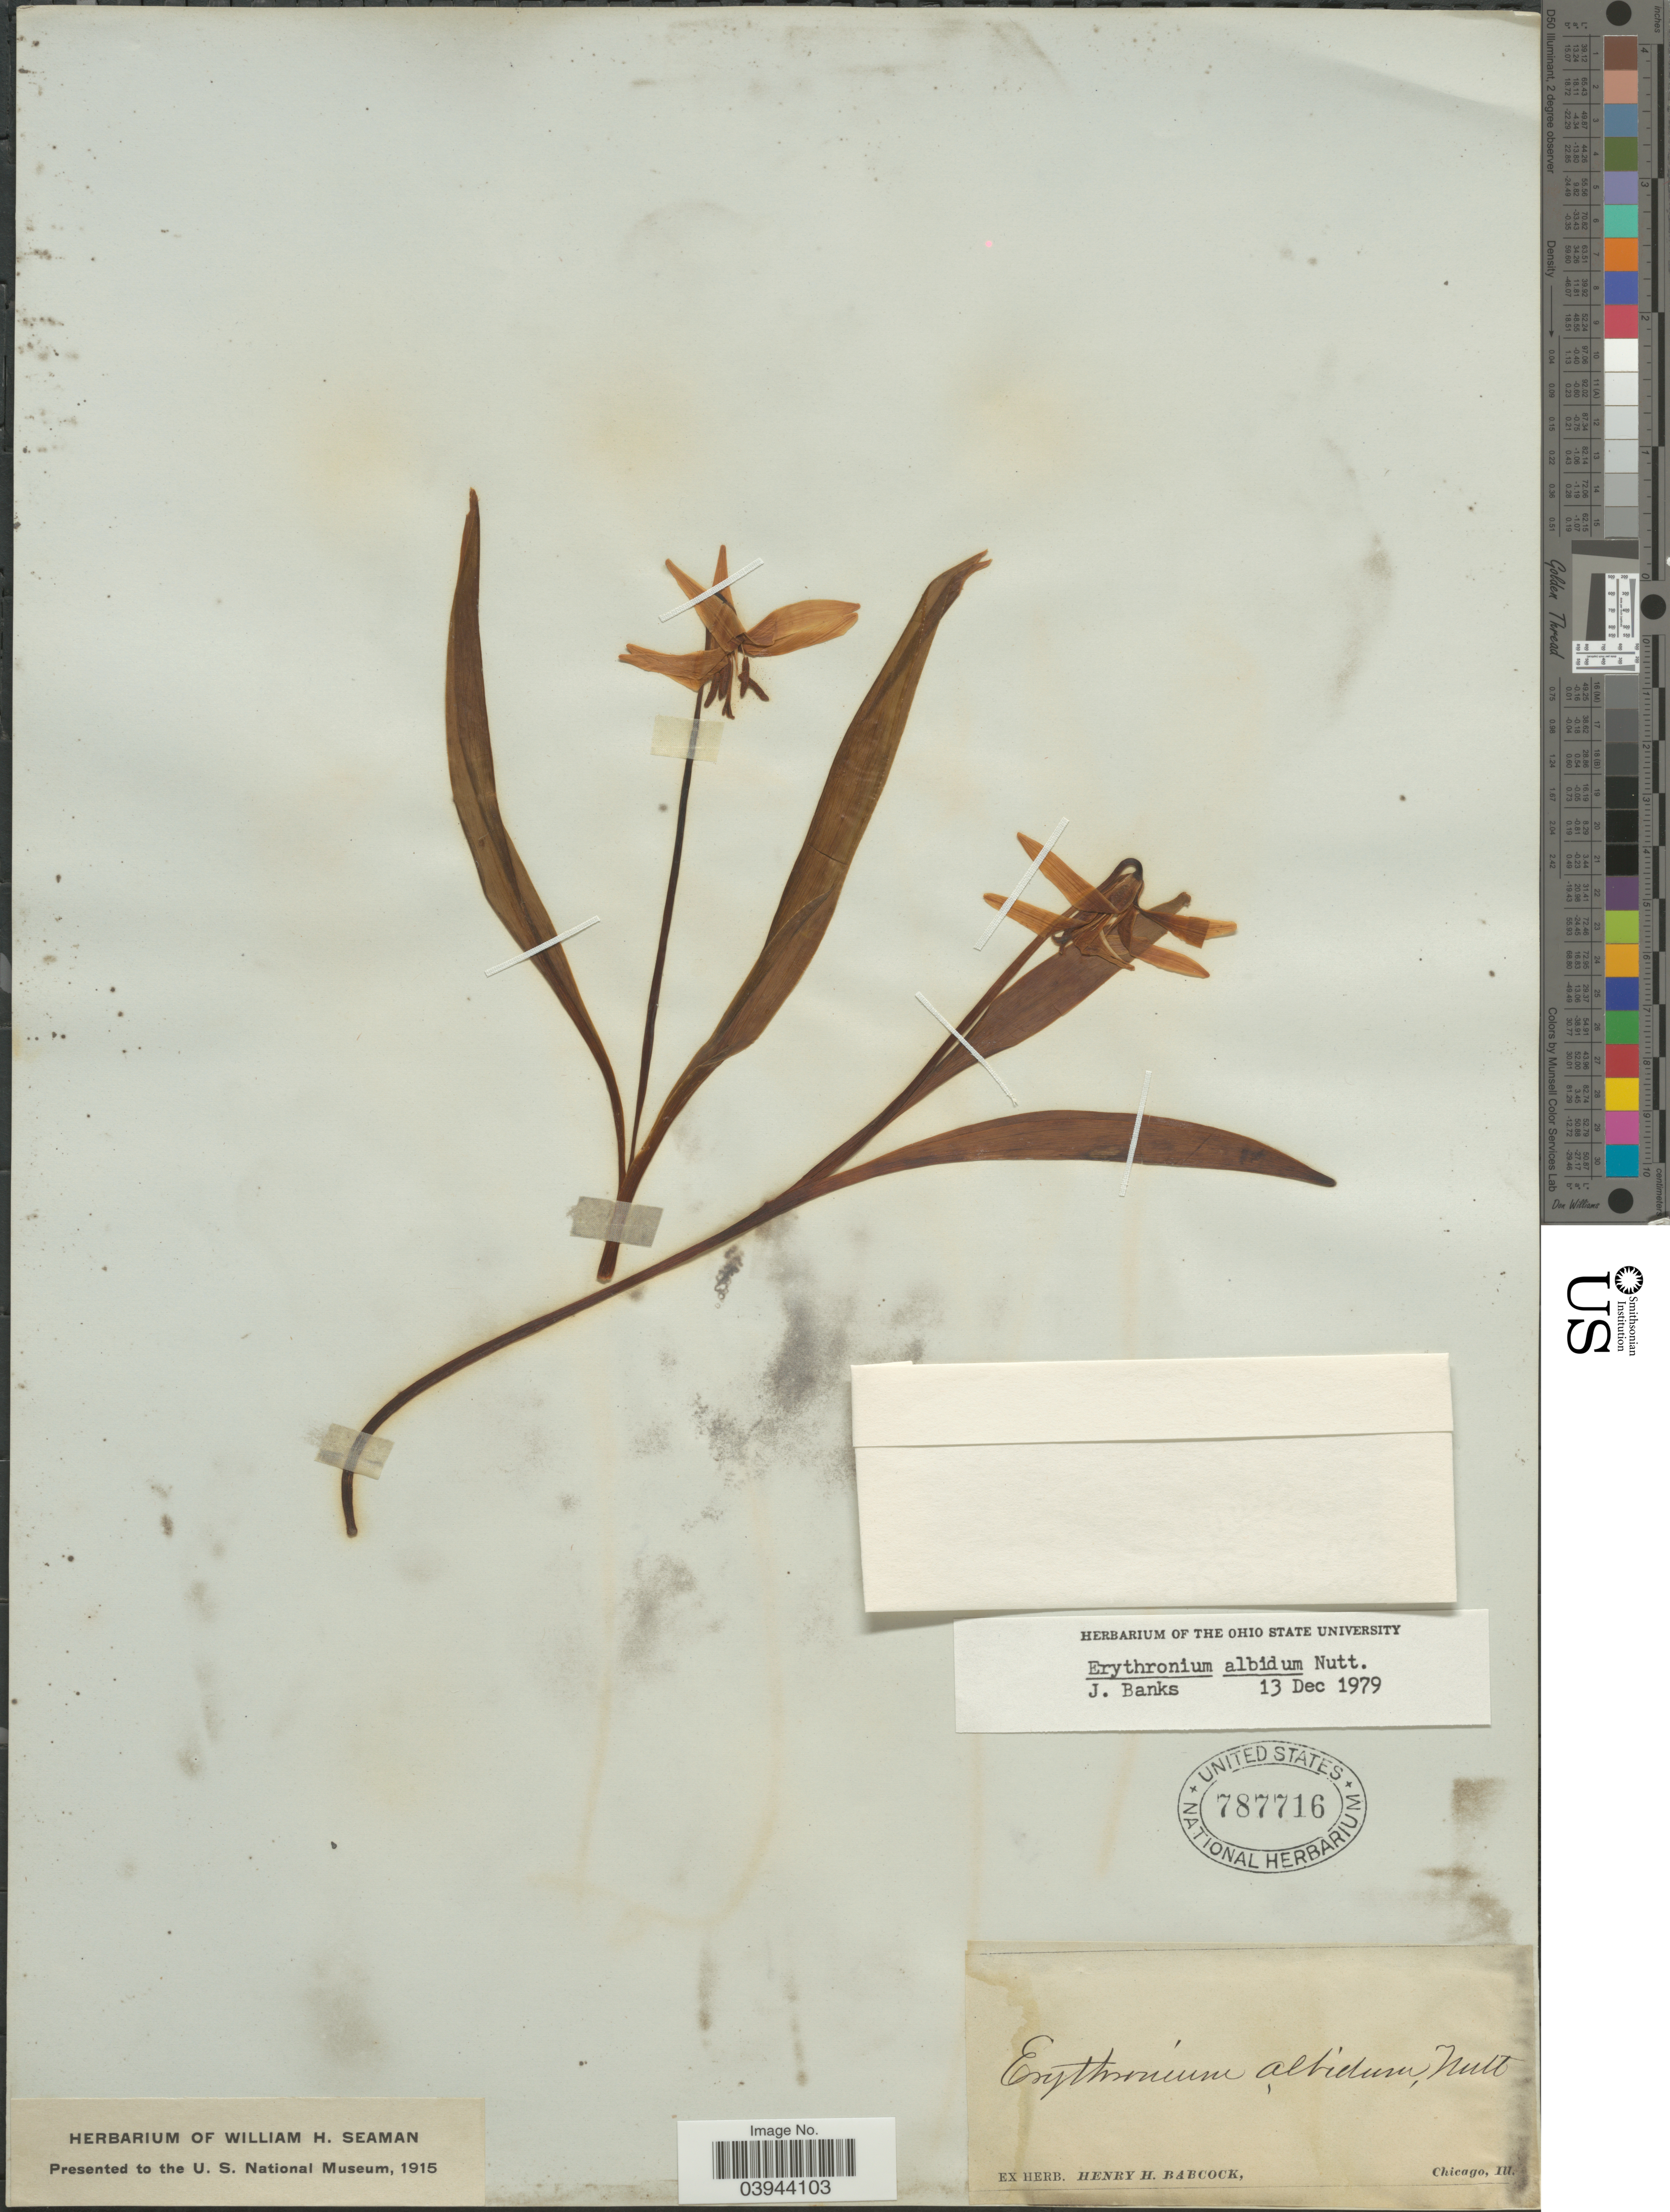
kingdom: Plantae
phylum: Tracheophyta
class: Liliopsida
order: Liliales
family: Liliaceae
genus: Erythronium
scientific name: Erythronium albidum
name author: Nutt.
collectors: ex herb. Henry Homes Babcock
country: United States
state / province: Illinois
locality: Chicago.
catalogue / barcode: US 787716